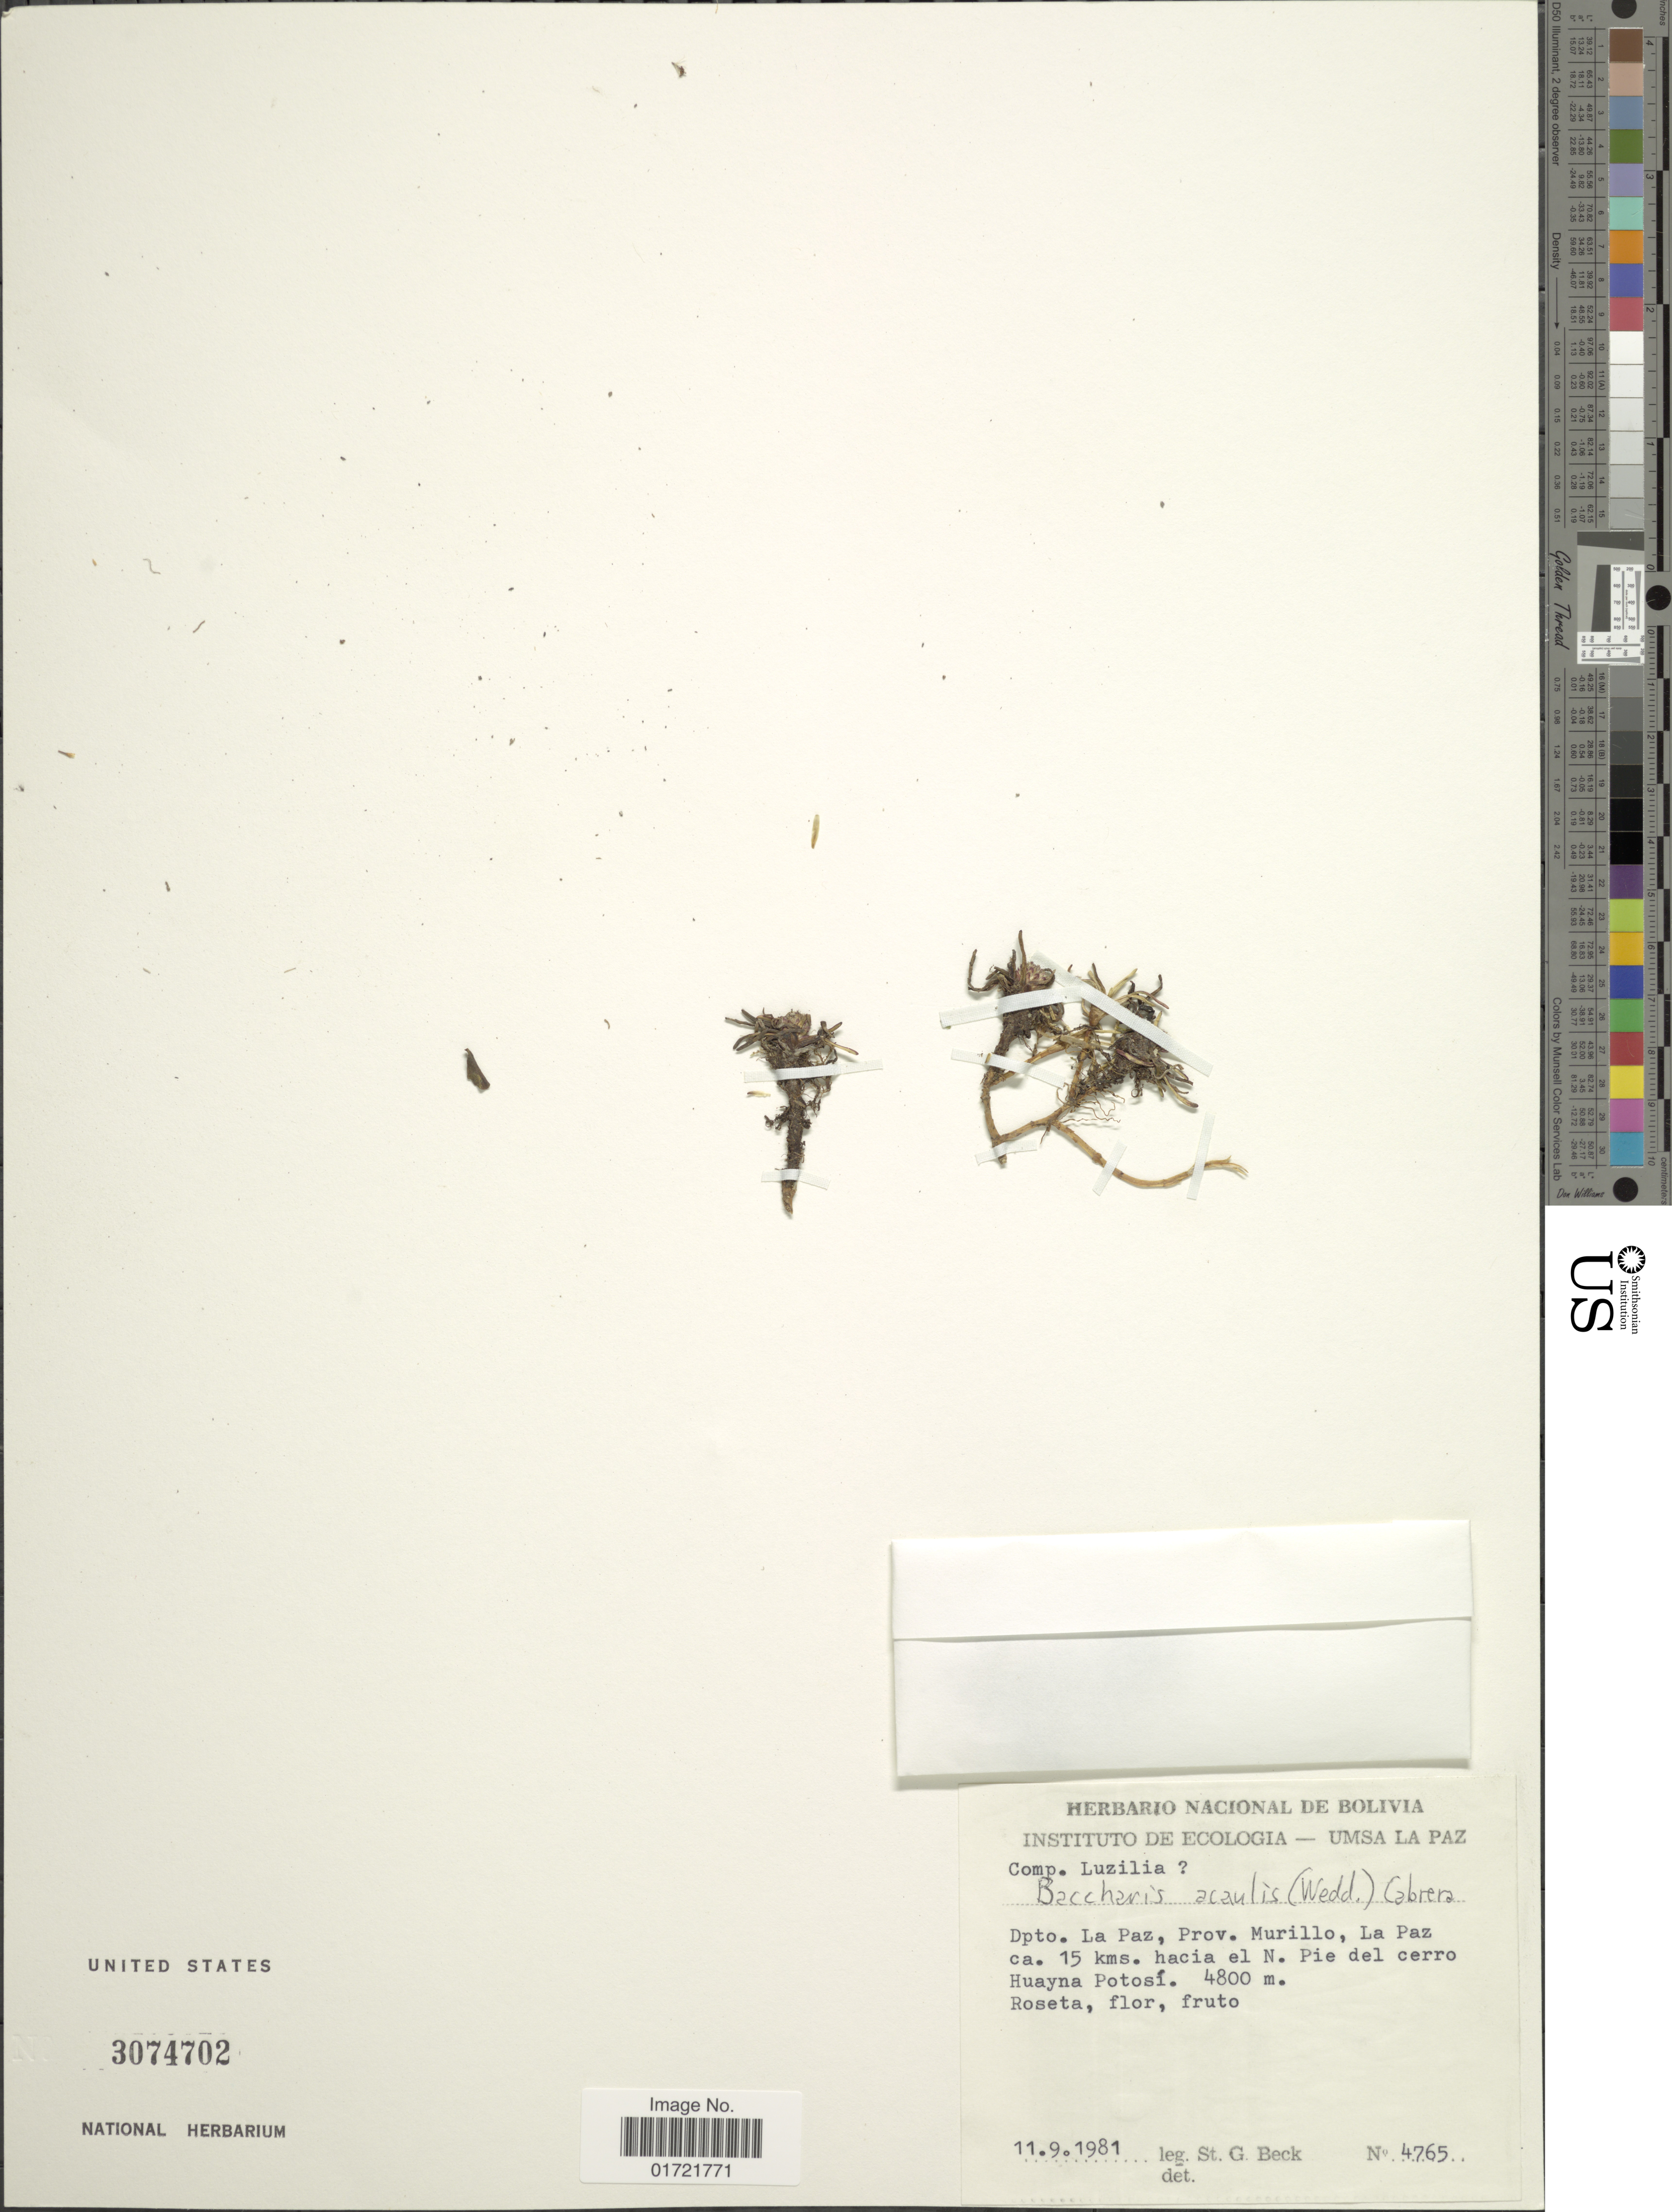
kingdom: Plantae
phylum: Tracheophyta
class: Magnoliopsida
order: Asterales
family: Asteraceae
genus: Baccharis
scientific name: Baccharis acaulis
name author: (Wedd. ex R.E. Fr.) Cabrera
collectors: S. G. Beck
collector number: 4765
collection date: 1981-09-11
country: Bolivia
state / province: La Paz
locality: Dpto. La Paz, Prov. Murillo, La Paz 15 kms. hacia el N. Pie del cerro Huayna Potosi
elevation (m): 4800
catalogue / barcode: US 3074702